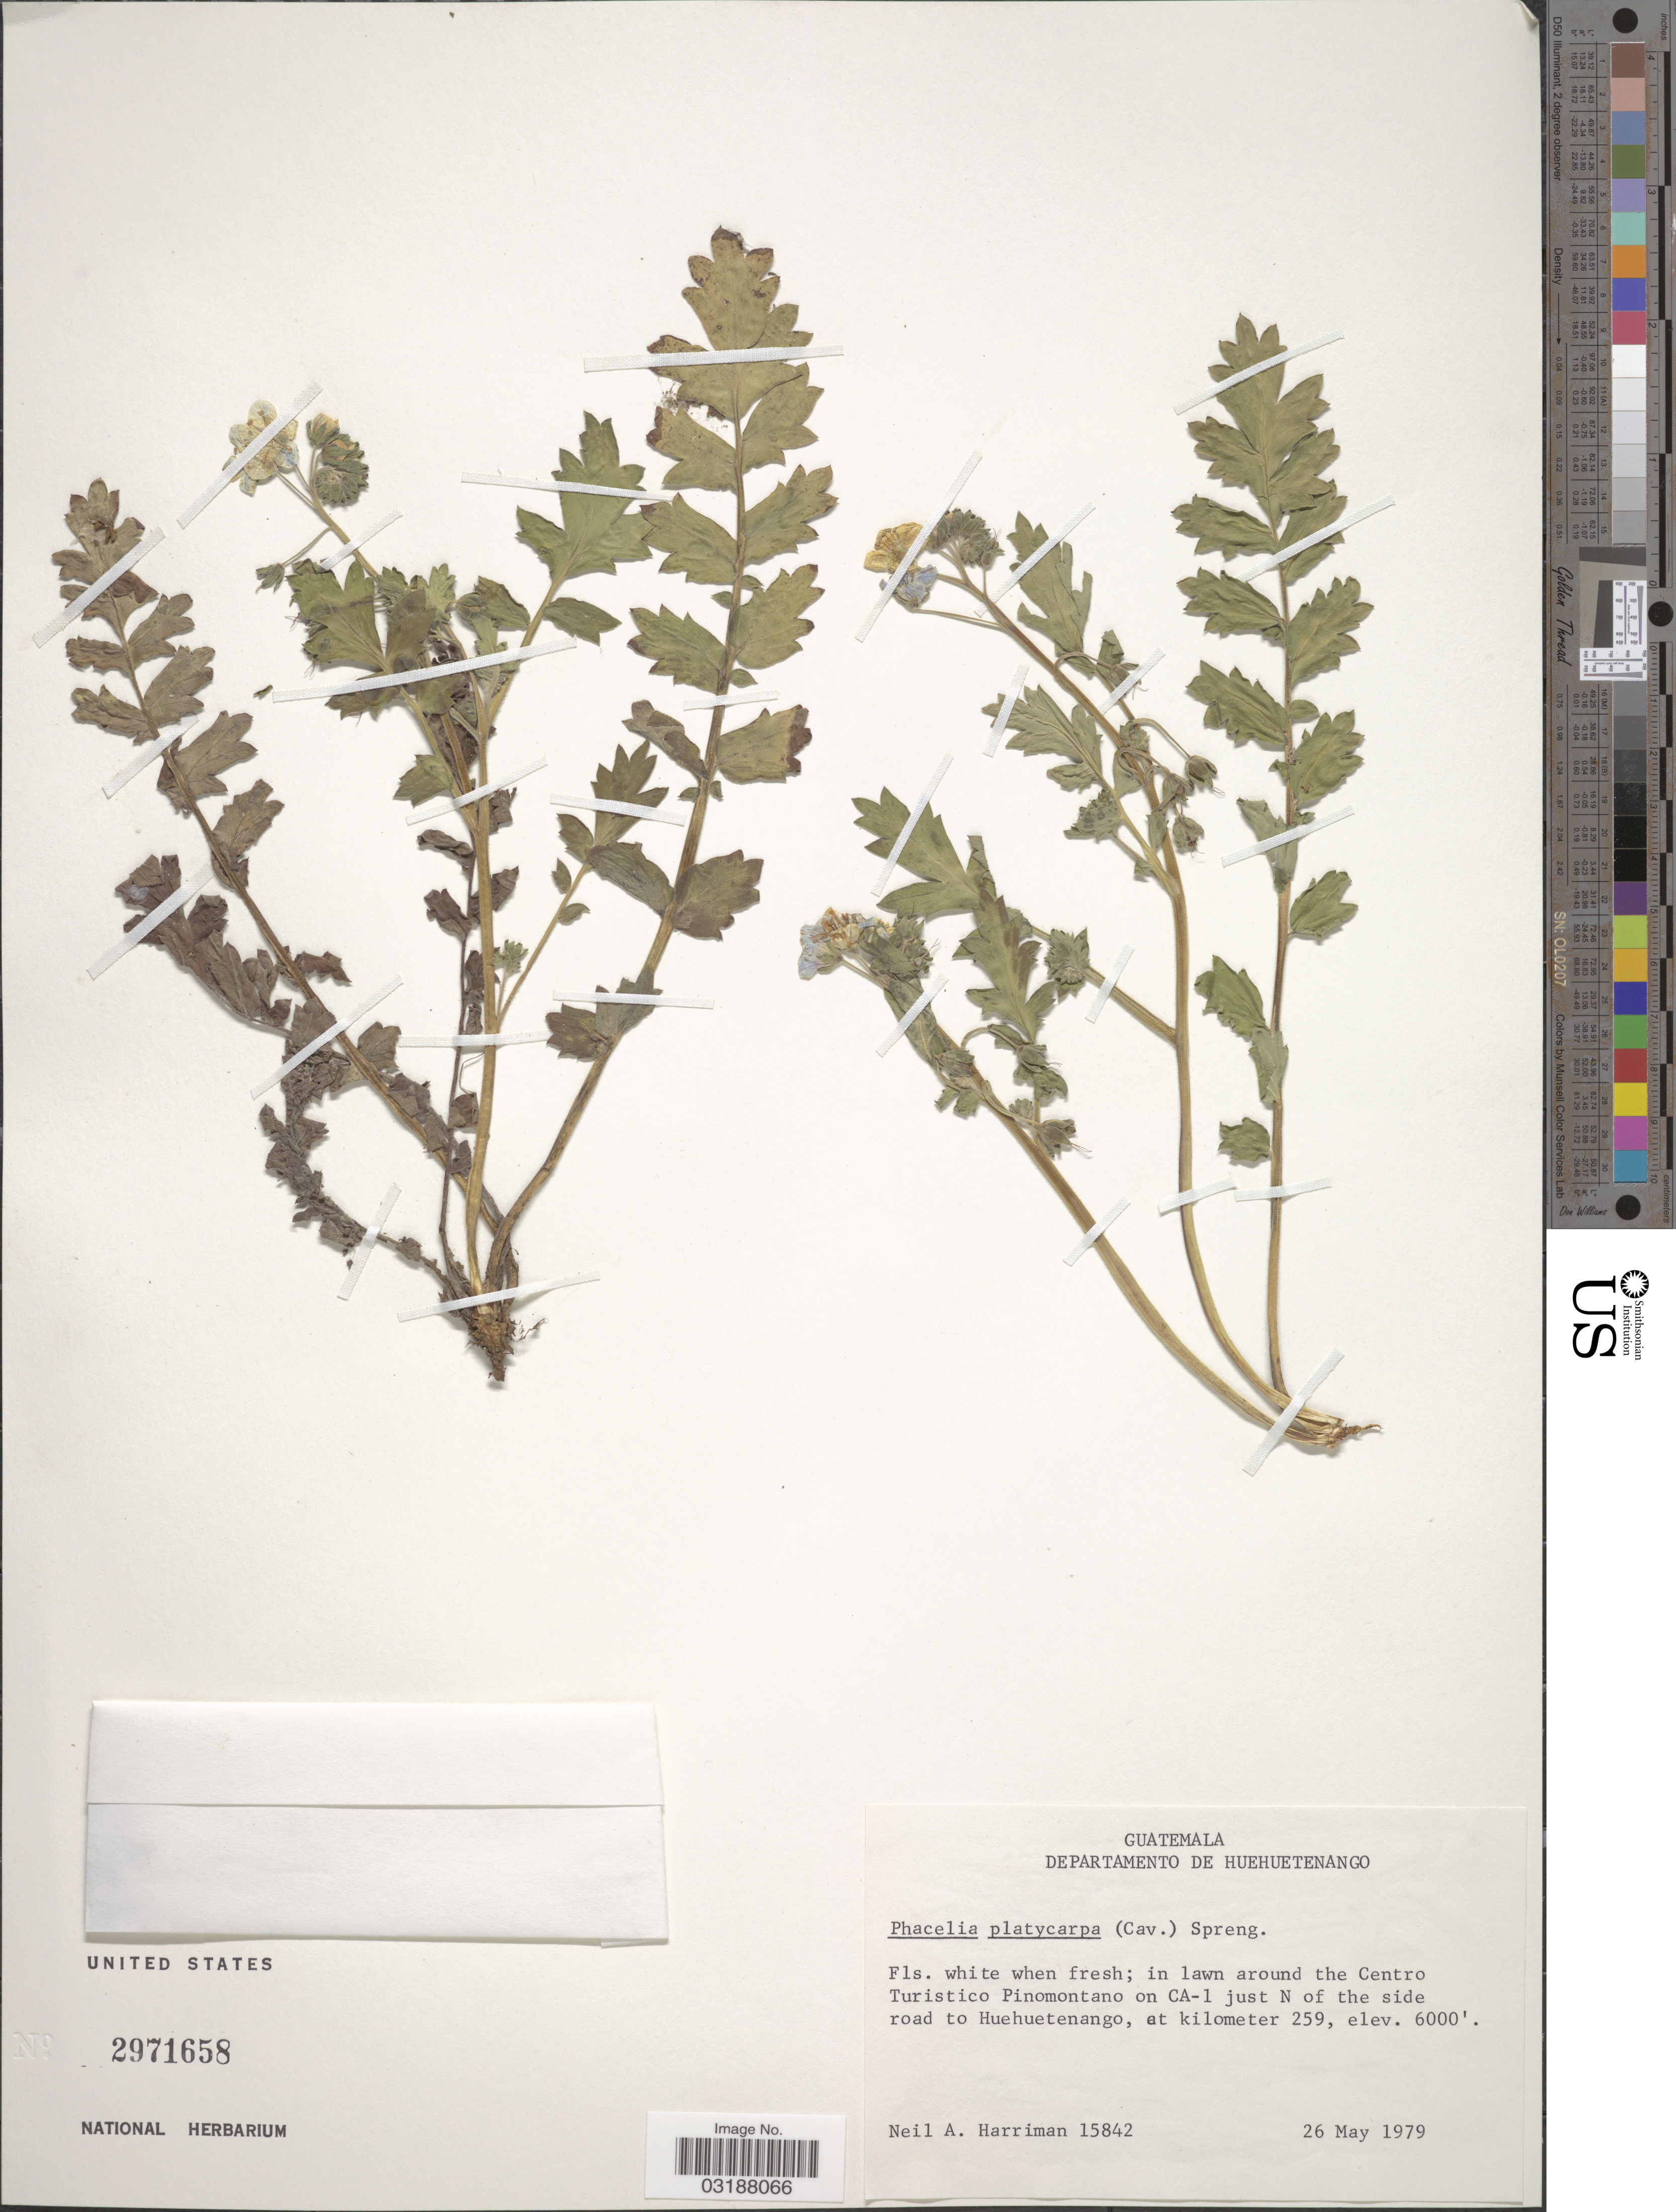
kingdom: Plantae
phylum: Tracheophyta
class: Magnoliopsida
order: Boraginales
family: Hydrophyllaceae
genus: Phacelia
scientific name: Phacelia platycarpa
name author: (Cav.) Spreng.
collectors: N. A. Harriman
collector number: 15842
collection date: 1979-05-26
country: Guatemala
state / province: Huehuetenango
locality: Departamento de Huehuetenango, in lawn around the Centro Turistico Pinomontano on CA-1 just N of the side road to Huehuetenango, at kilometer 259.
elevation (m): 1829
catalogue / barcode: US 2971658